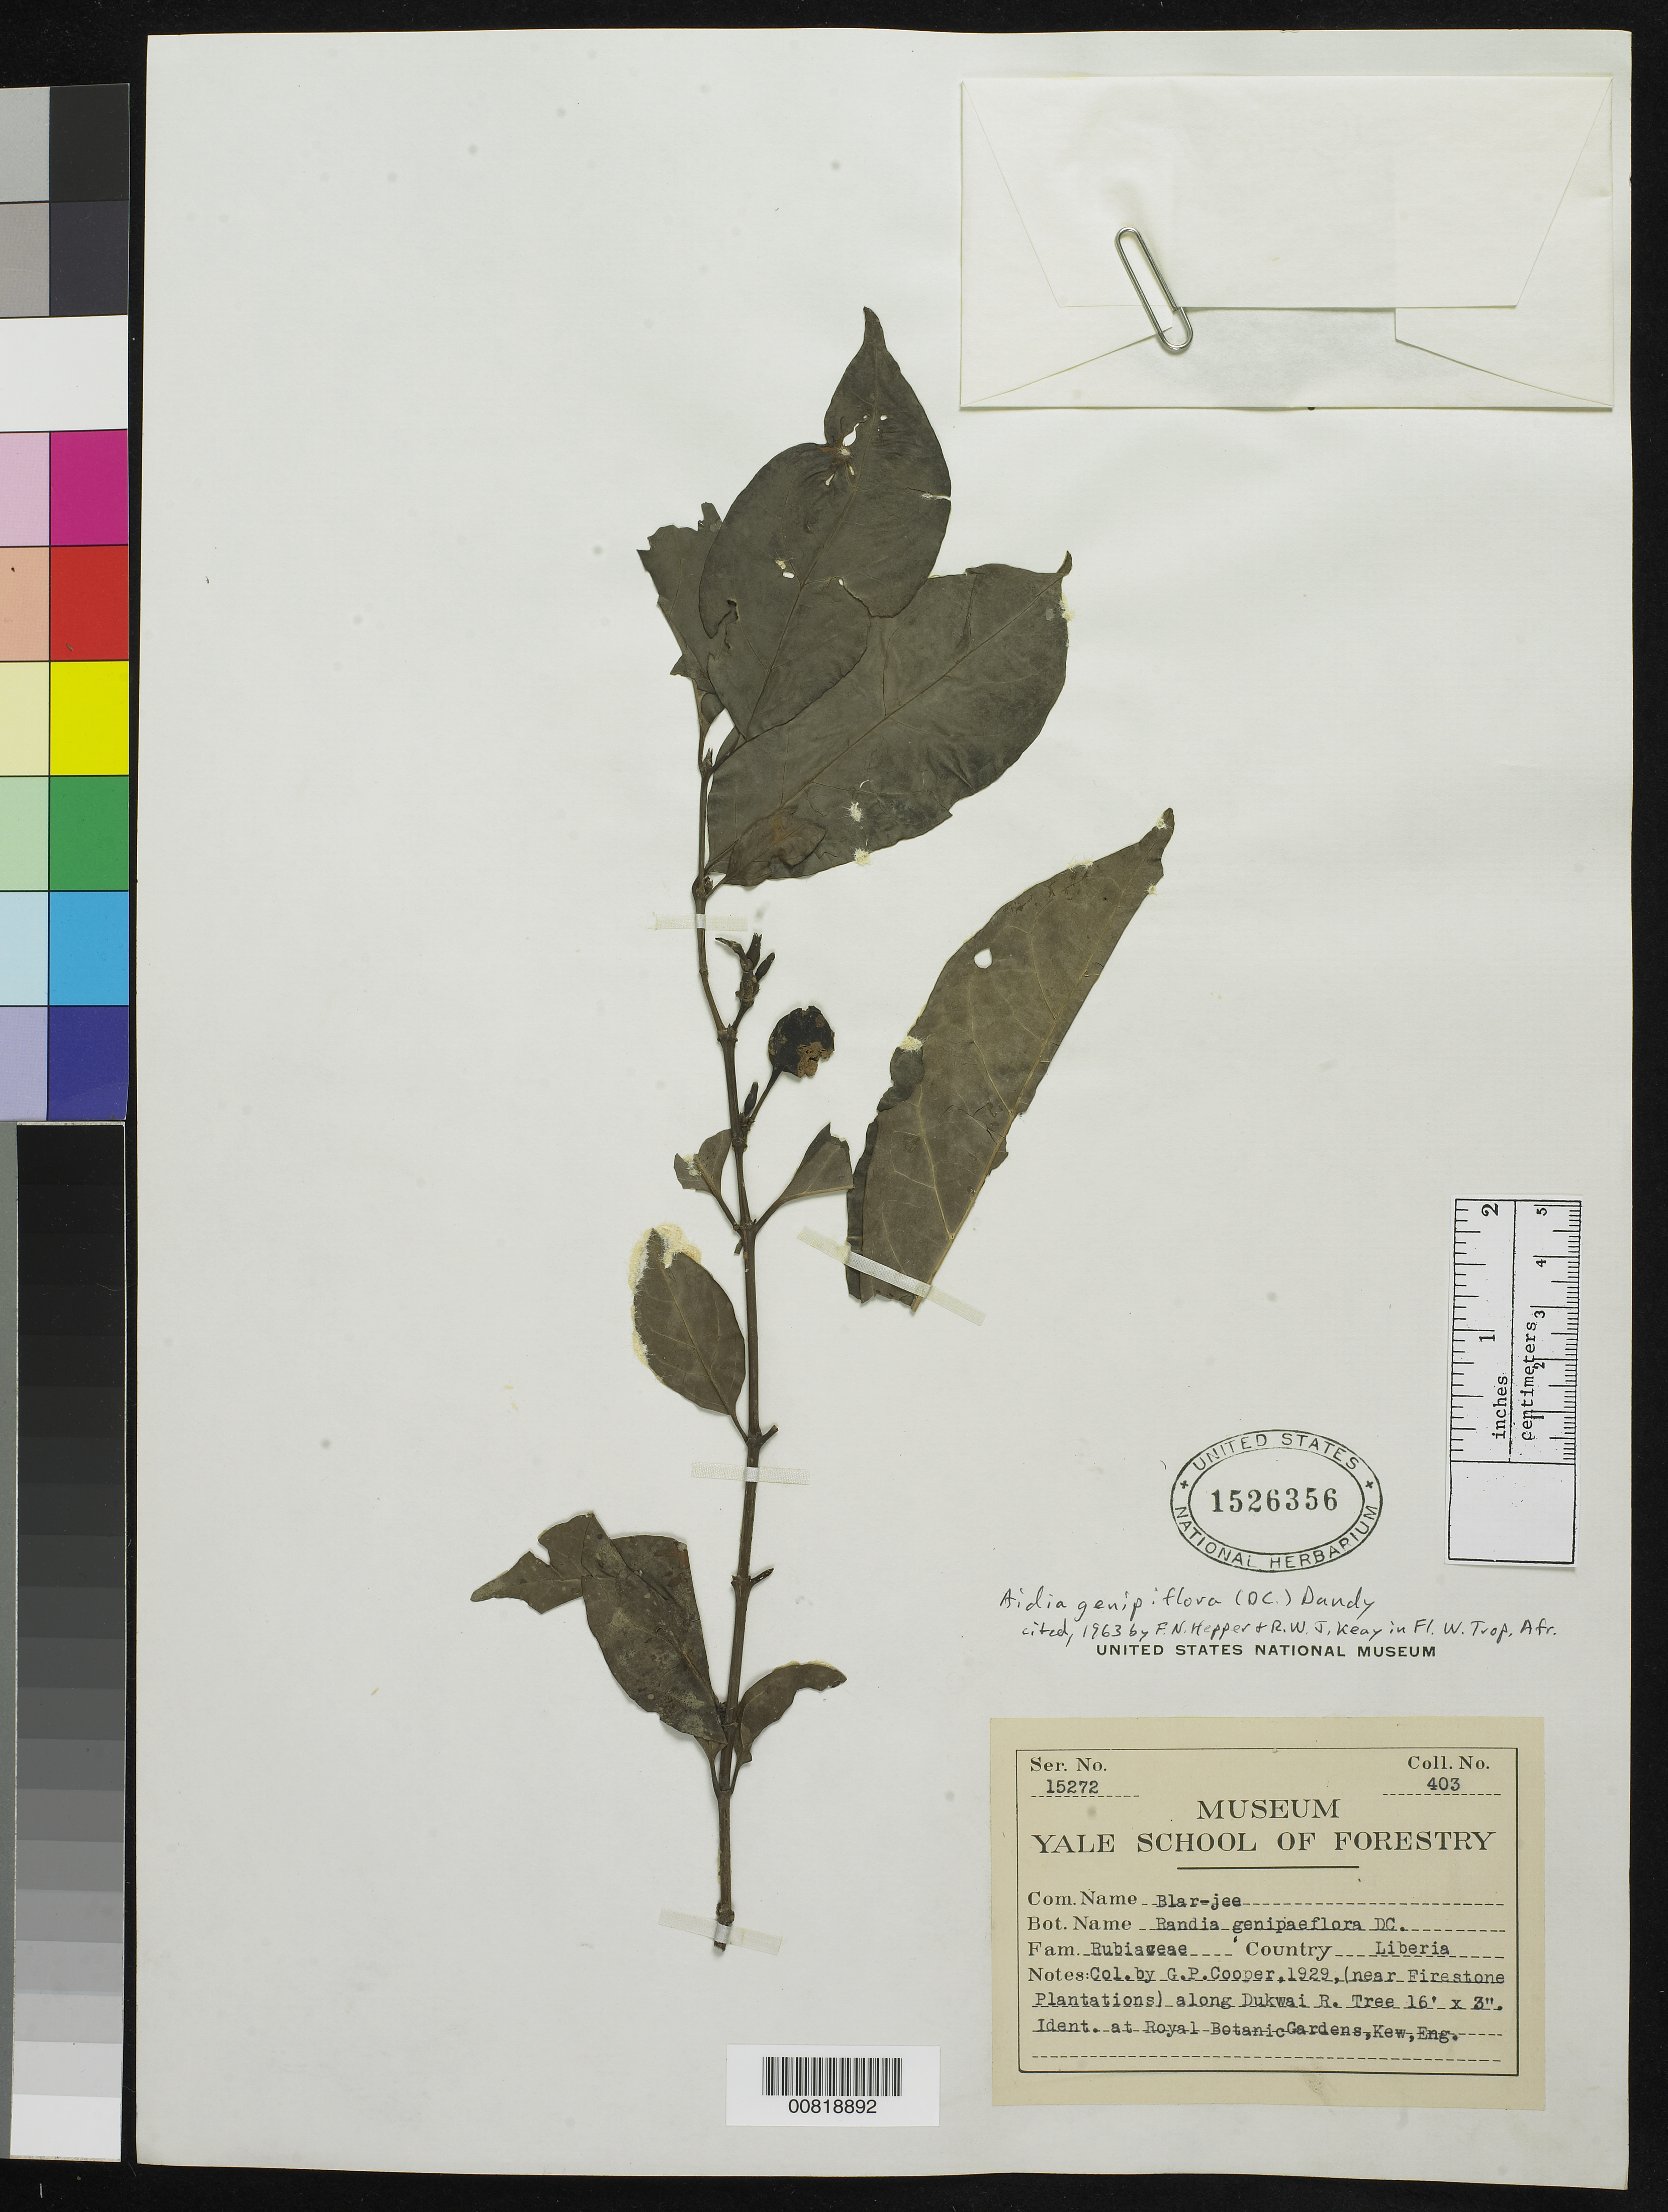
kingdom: Plantae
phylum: Tracheophyta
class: Magnoliopsida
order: Gentianales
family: Rubiaceae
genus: Aidia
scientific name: Aidia genipiflora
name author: (DC.) Dandy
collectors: G. Cooper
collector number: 403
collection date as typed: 1929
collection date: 1929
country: Liberia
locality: (near Firestone Plantations) along Dukwai River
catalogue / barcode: US 1526356